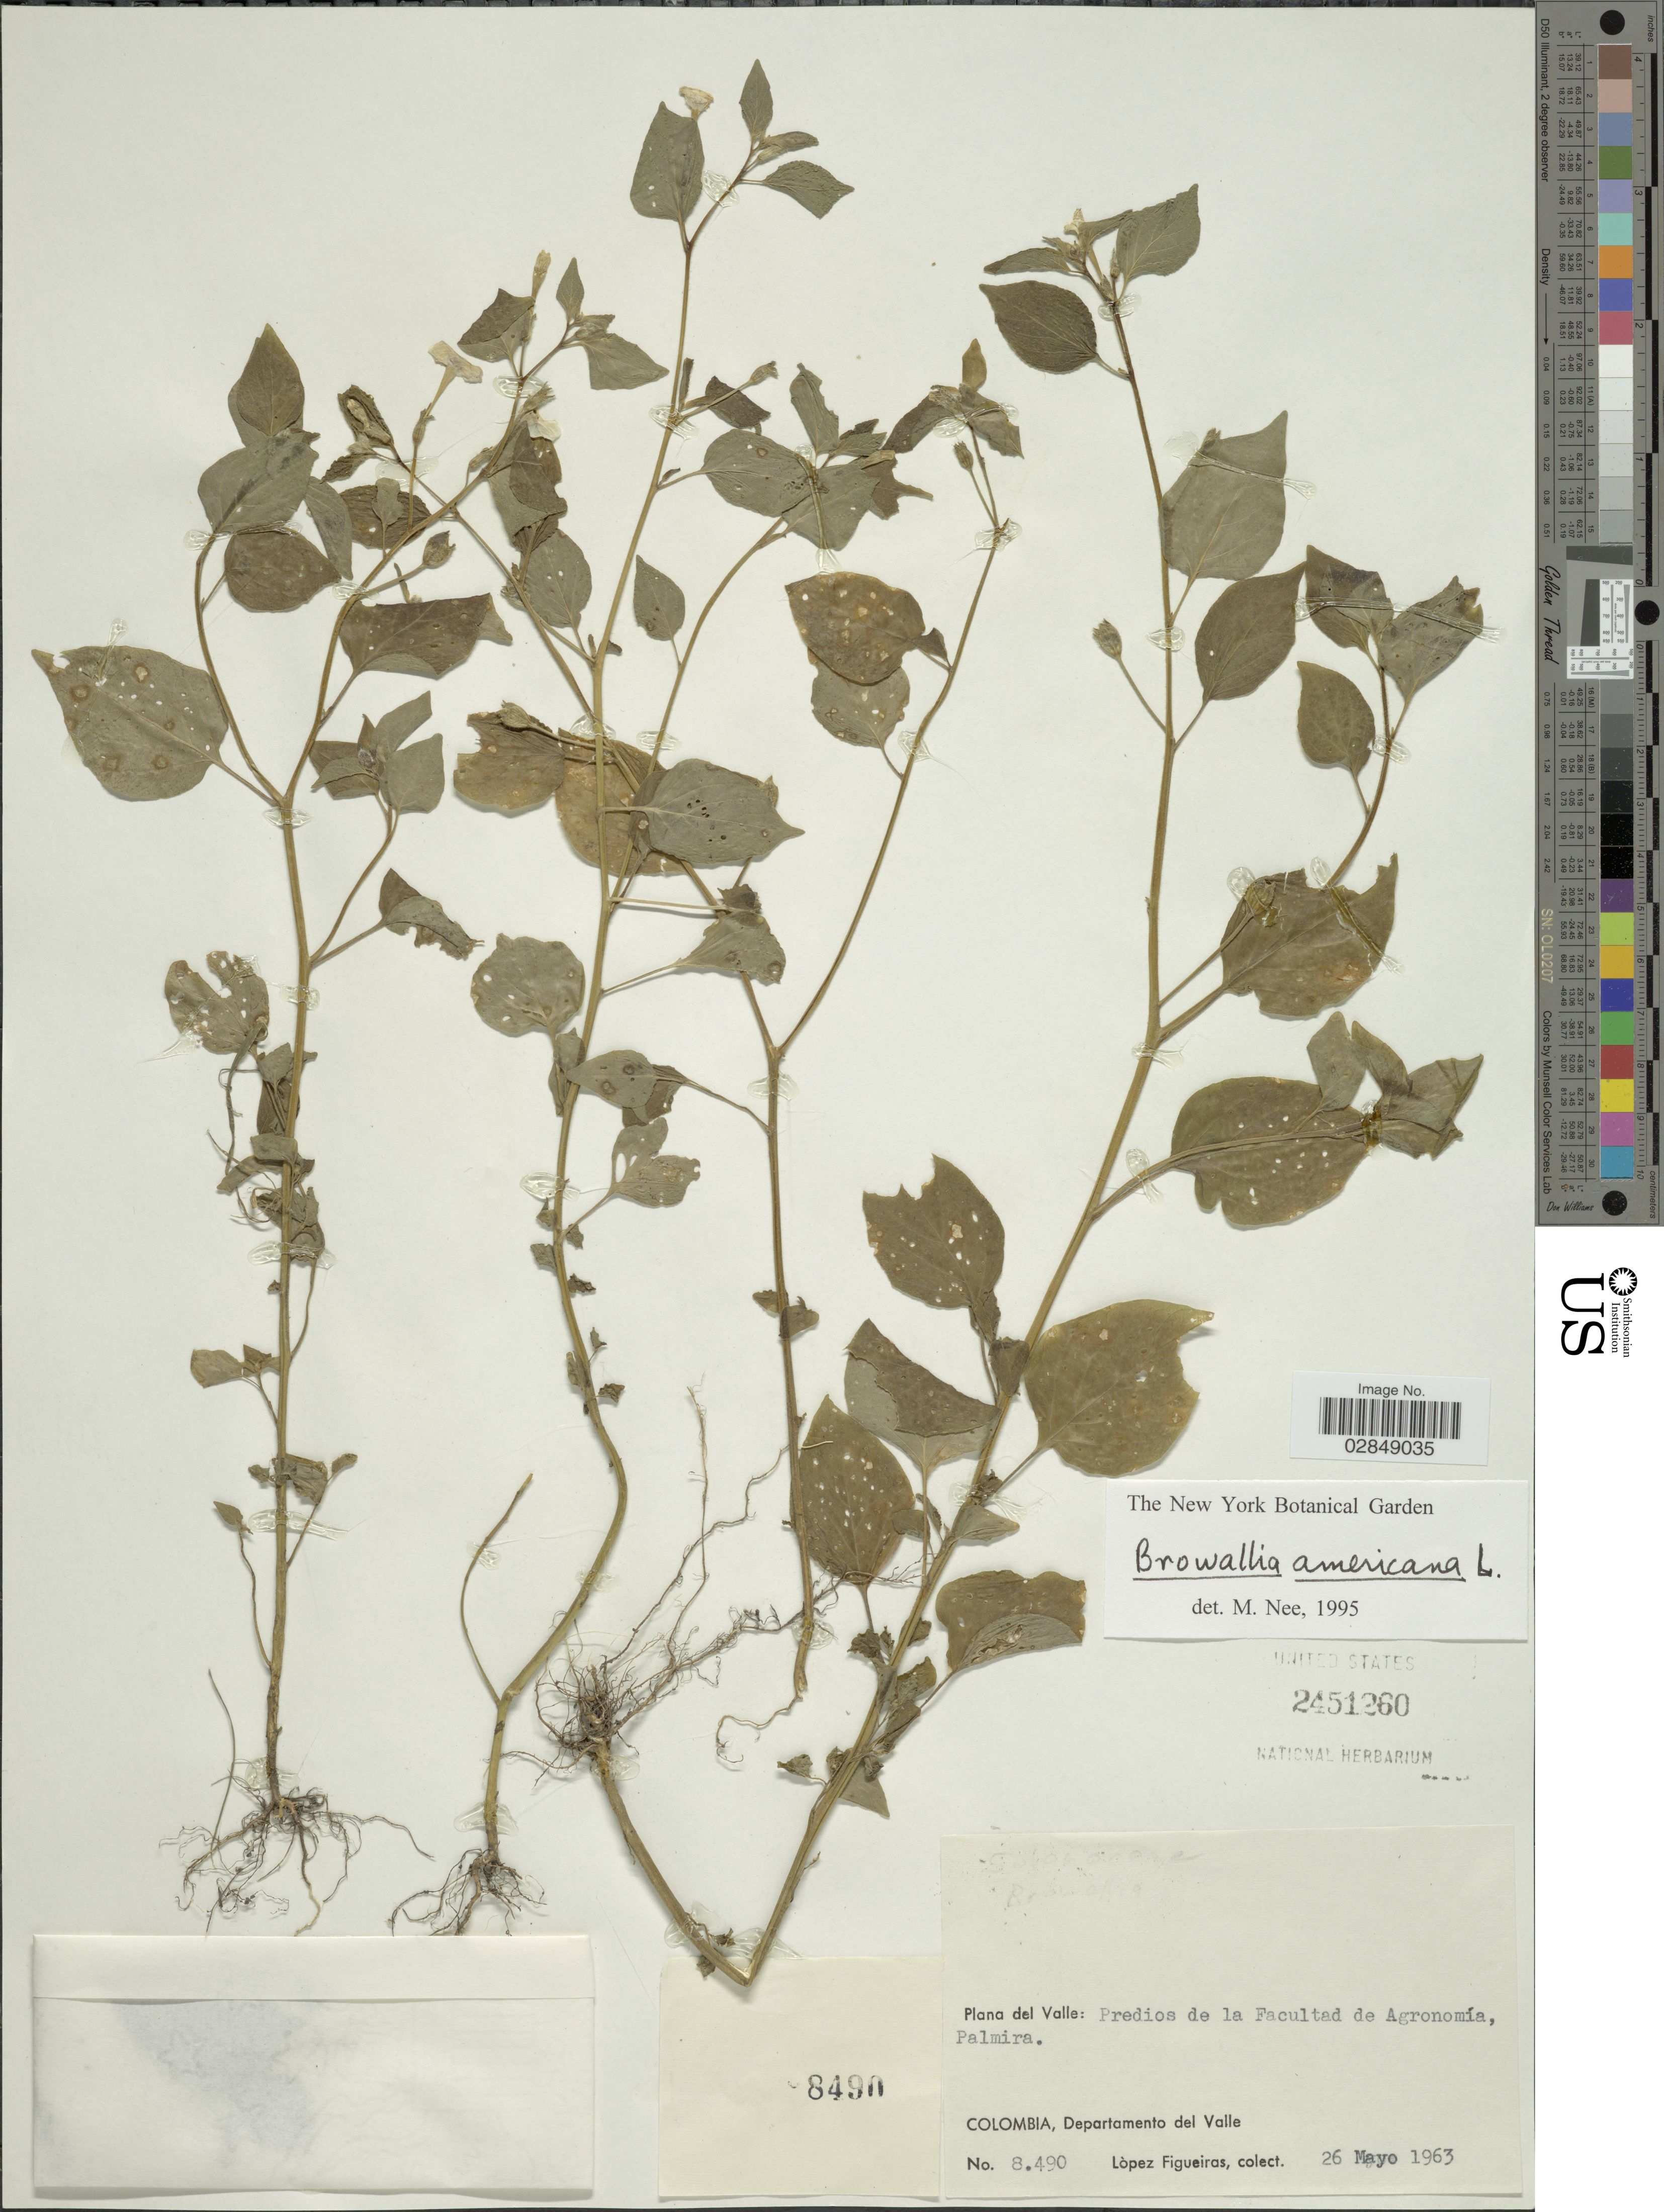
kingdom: Plantae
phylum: Tracheophyta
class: Magnoliopsida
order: Solanales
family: Solanaceae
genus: Browallia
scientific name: Browallia americana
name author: L.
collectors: M. López Figueiras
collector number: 8490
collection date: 1963-05-26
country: Colombia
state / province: Valle del Cauca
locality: Departamento del Valle. Plana del Valle: Predios de la Facultad de Agronomía, Palmira. [unsure placement]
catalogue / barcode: US 2451260